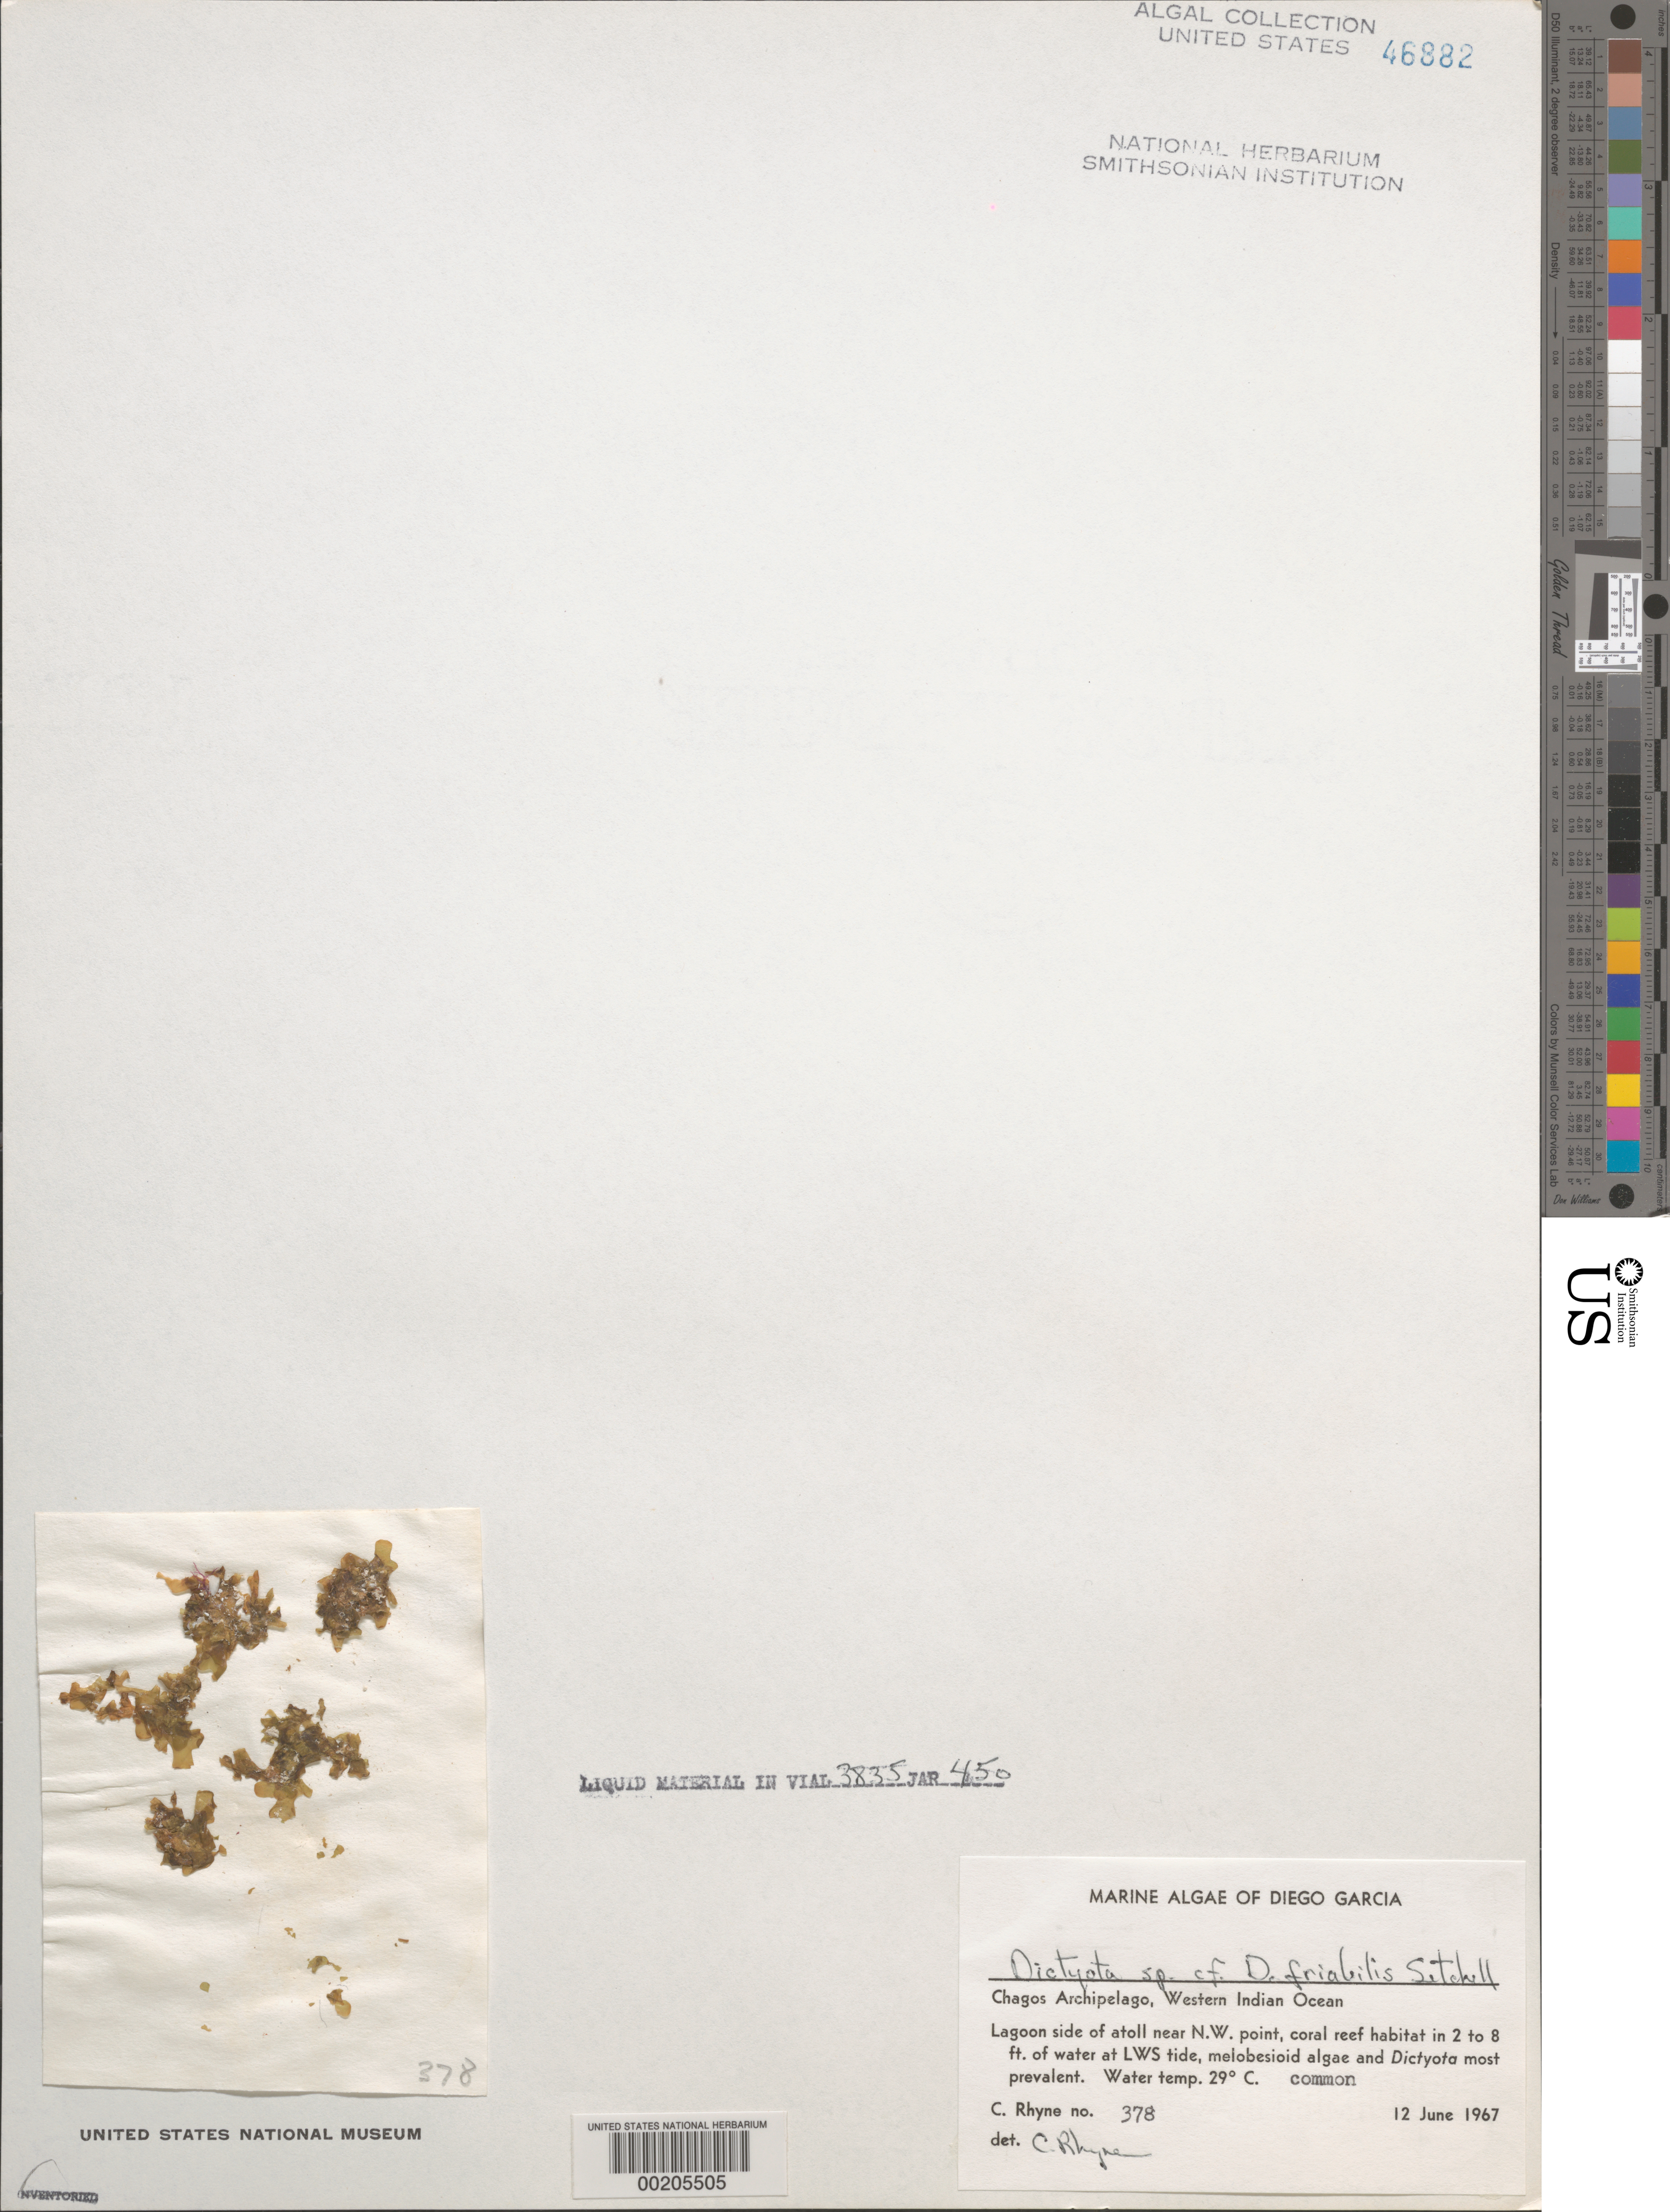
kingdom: Chromista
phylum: Ochrophyta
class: Phaeophyceae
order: Dictyotales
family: Dictyotaceae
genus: Dictyota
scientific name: Dictyota friabilis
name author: Setch.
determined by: Rhyne, C. F.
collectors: C. Rhyne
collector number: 378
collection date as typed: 12 Jun 1967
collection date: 1967-06-12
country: British Indian Ocean Territory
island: Diego Garcia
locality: Near Northwest Point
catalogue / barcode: US 46882